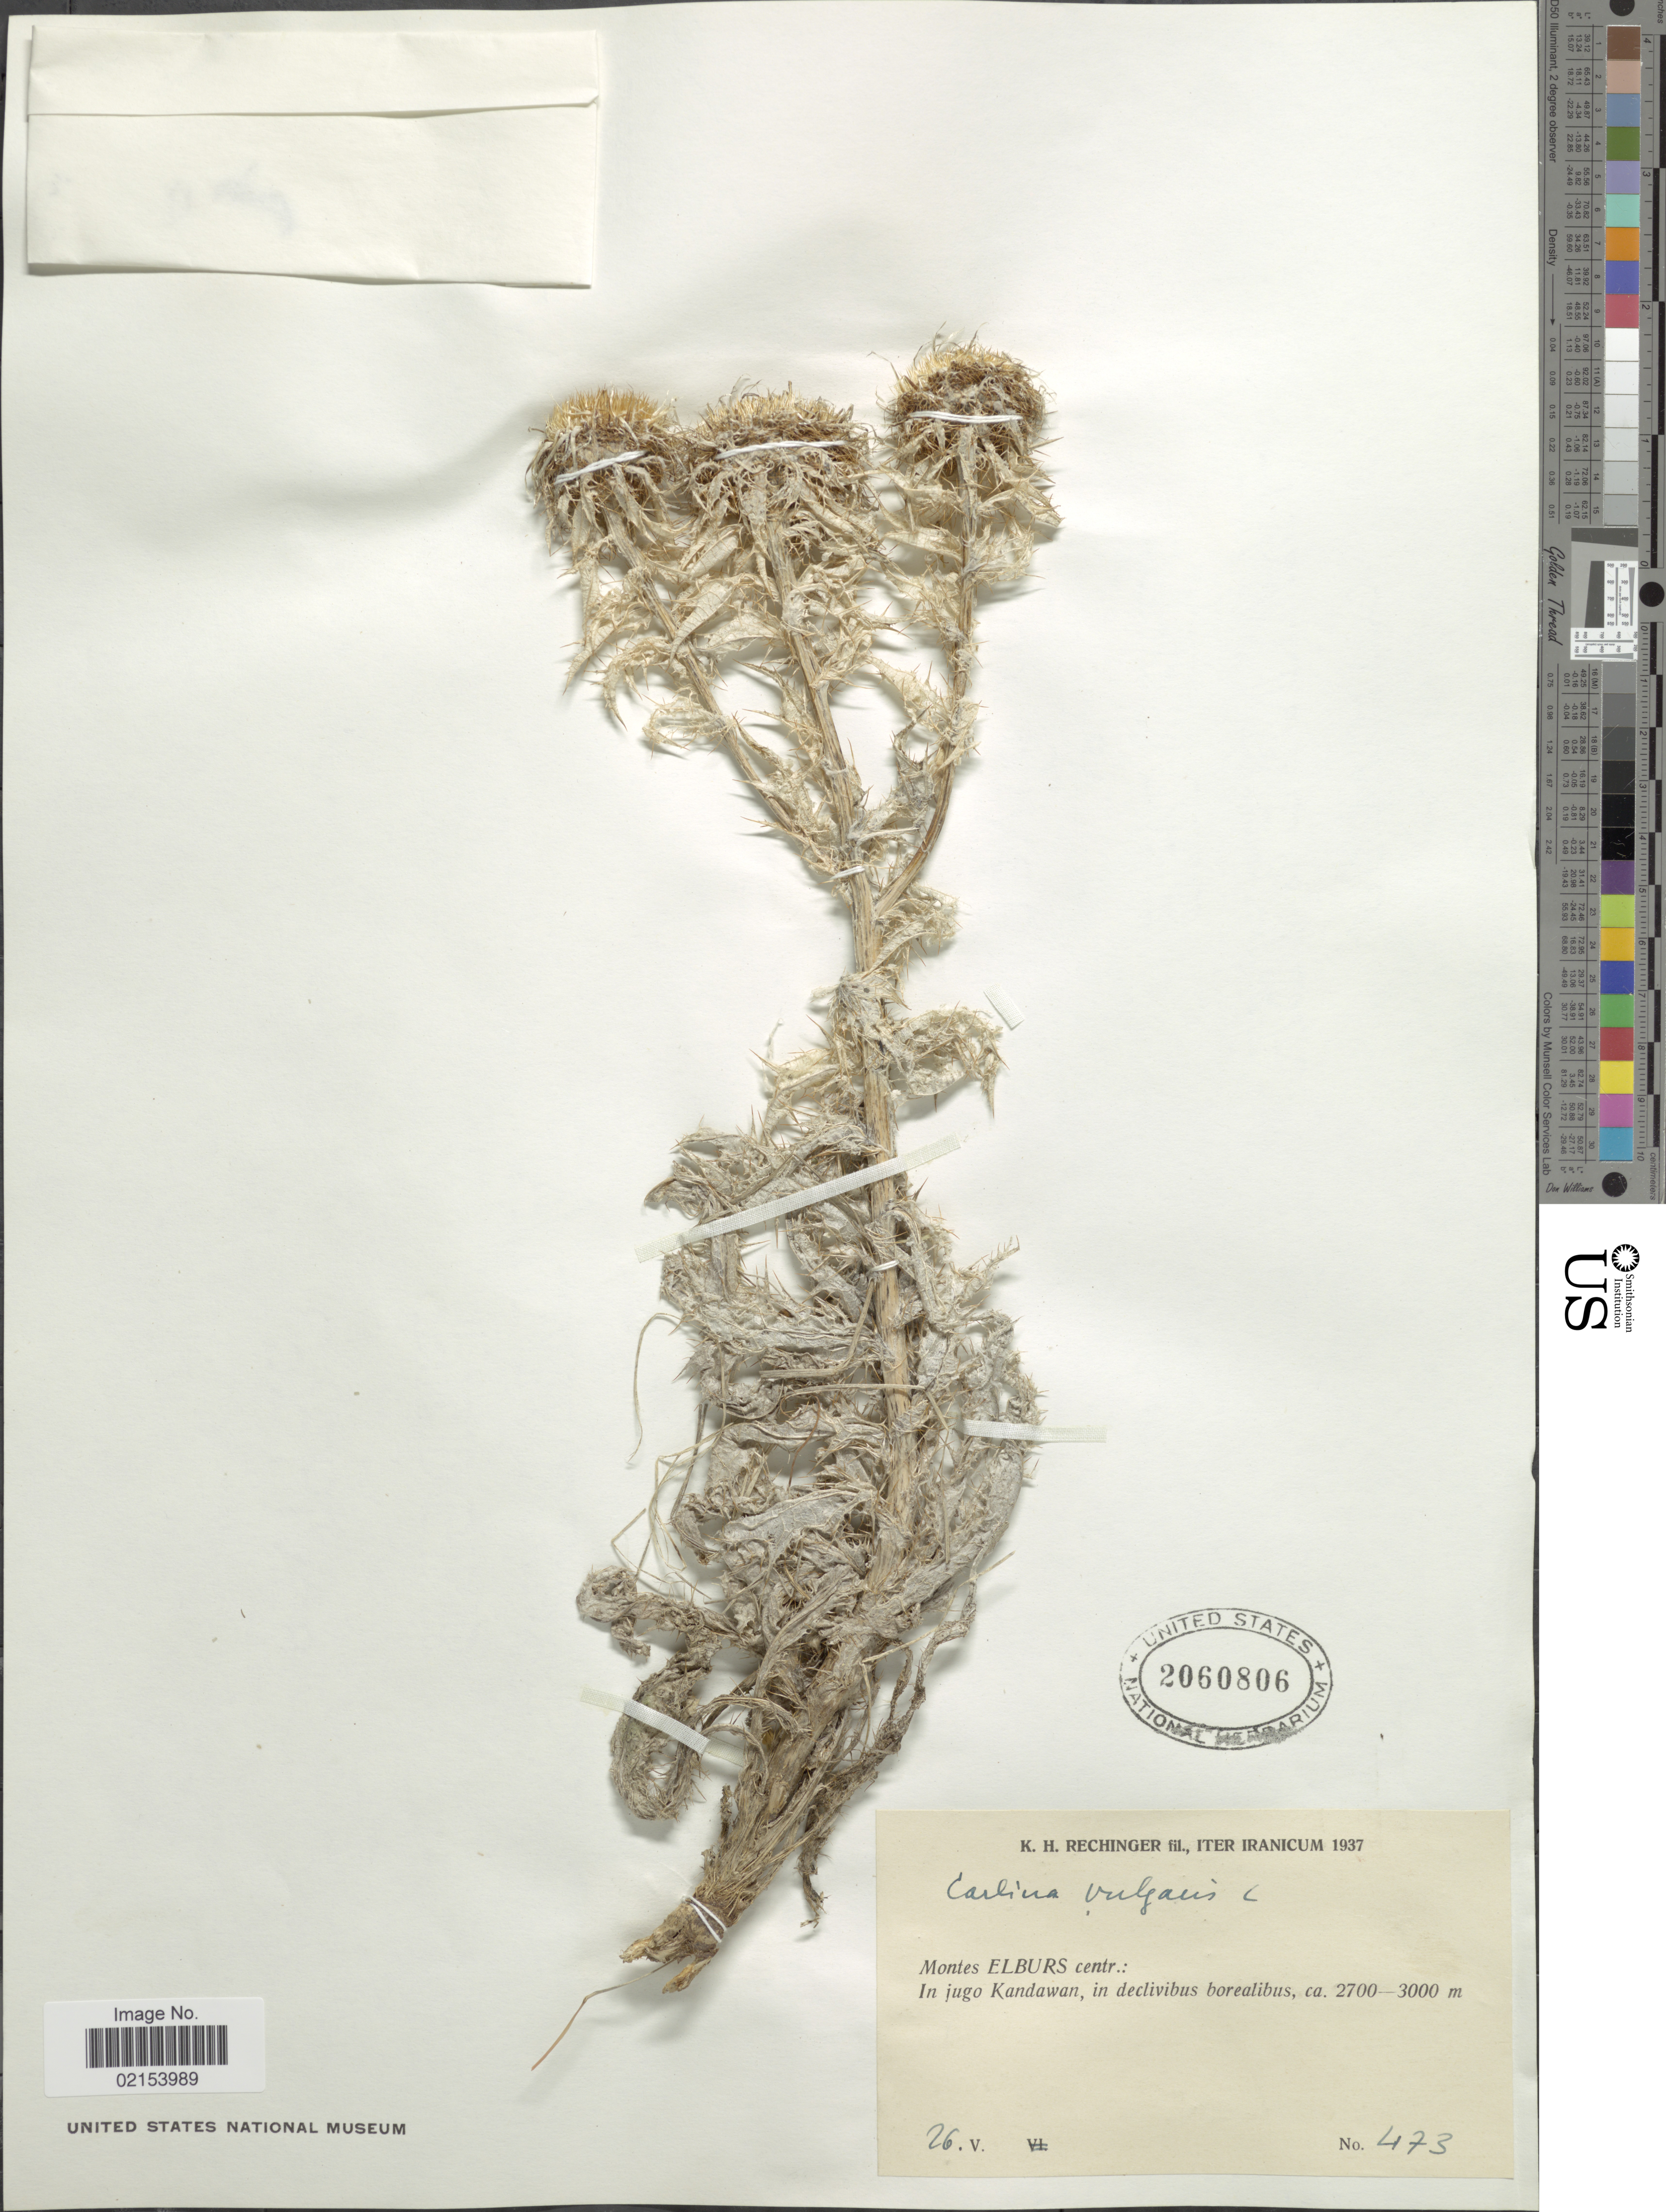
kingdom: Plantae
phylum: Tracheophyta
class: Magnoliopsida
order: Asterales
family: Asteraceae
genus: Carlina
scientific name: Carlina vulgaris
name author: L.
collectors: K. H. Rechinger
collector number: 473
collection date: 1937-05-26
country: Iran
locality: Iranicum. Montes Elburs centr. In jugo Kandawan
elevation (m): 2700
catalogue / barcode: US 2060806